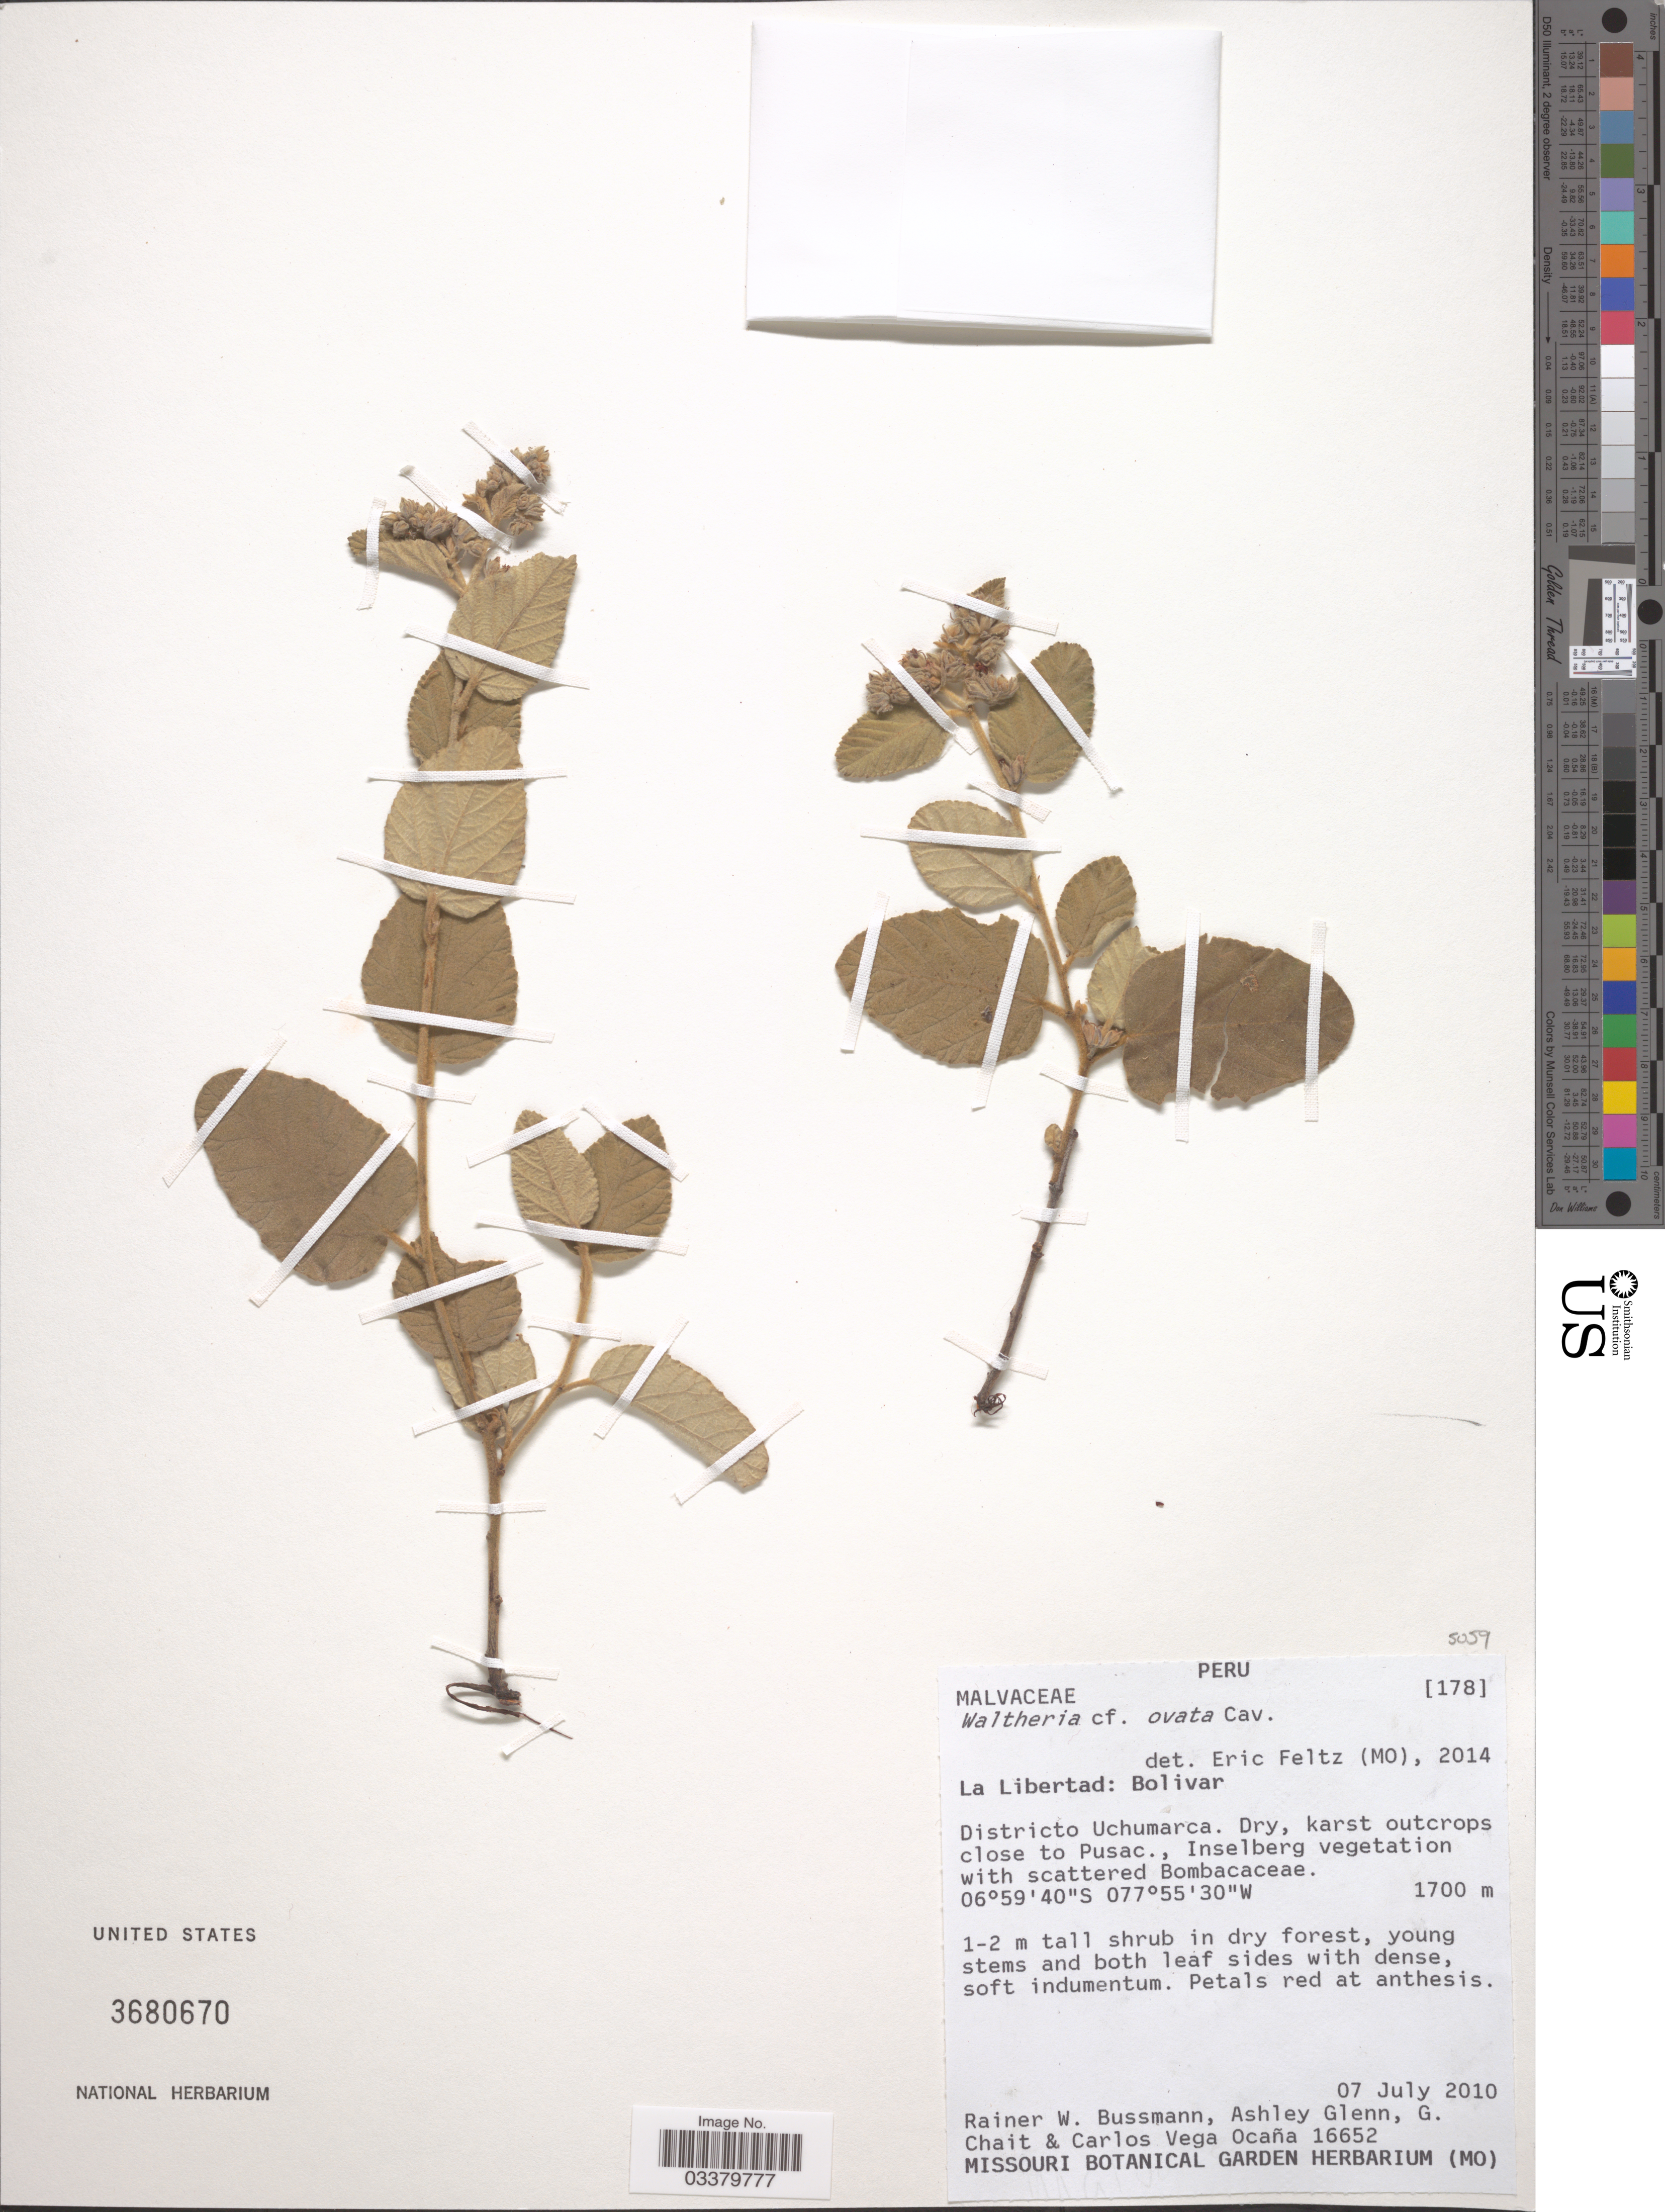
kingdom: Plantae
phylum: Tracheophyta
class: Magnoliopsida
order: Malvales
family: Malvaceae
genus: Waltheria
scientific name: Waltheria ovata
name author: Cav.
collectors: R. W. Bussmann, A. Glenn, G. Chait & C. Ocaña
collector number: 16652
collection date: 2010-07-07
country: Peru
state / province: La Libertad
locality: Bolivar. Districto Uchumarca. Dry, karst outcrops close to Pusac.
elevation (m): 1700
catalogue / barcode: US 3680670